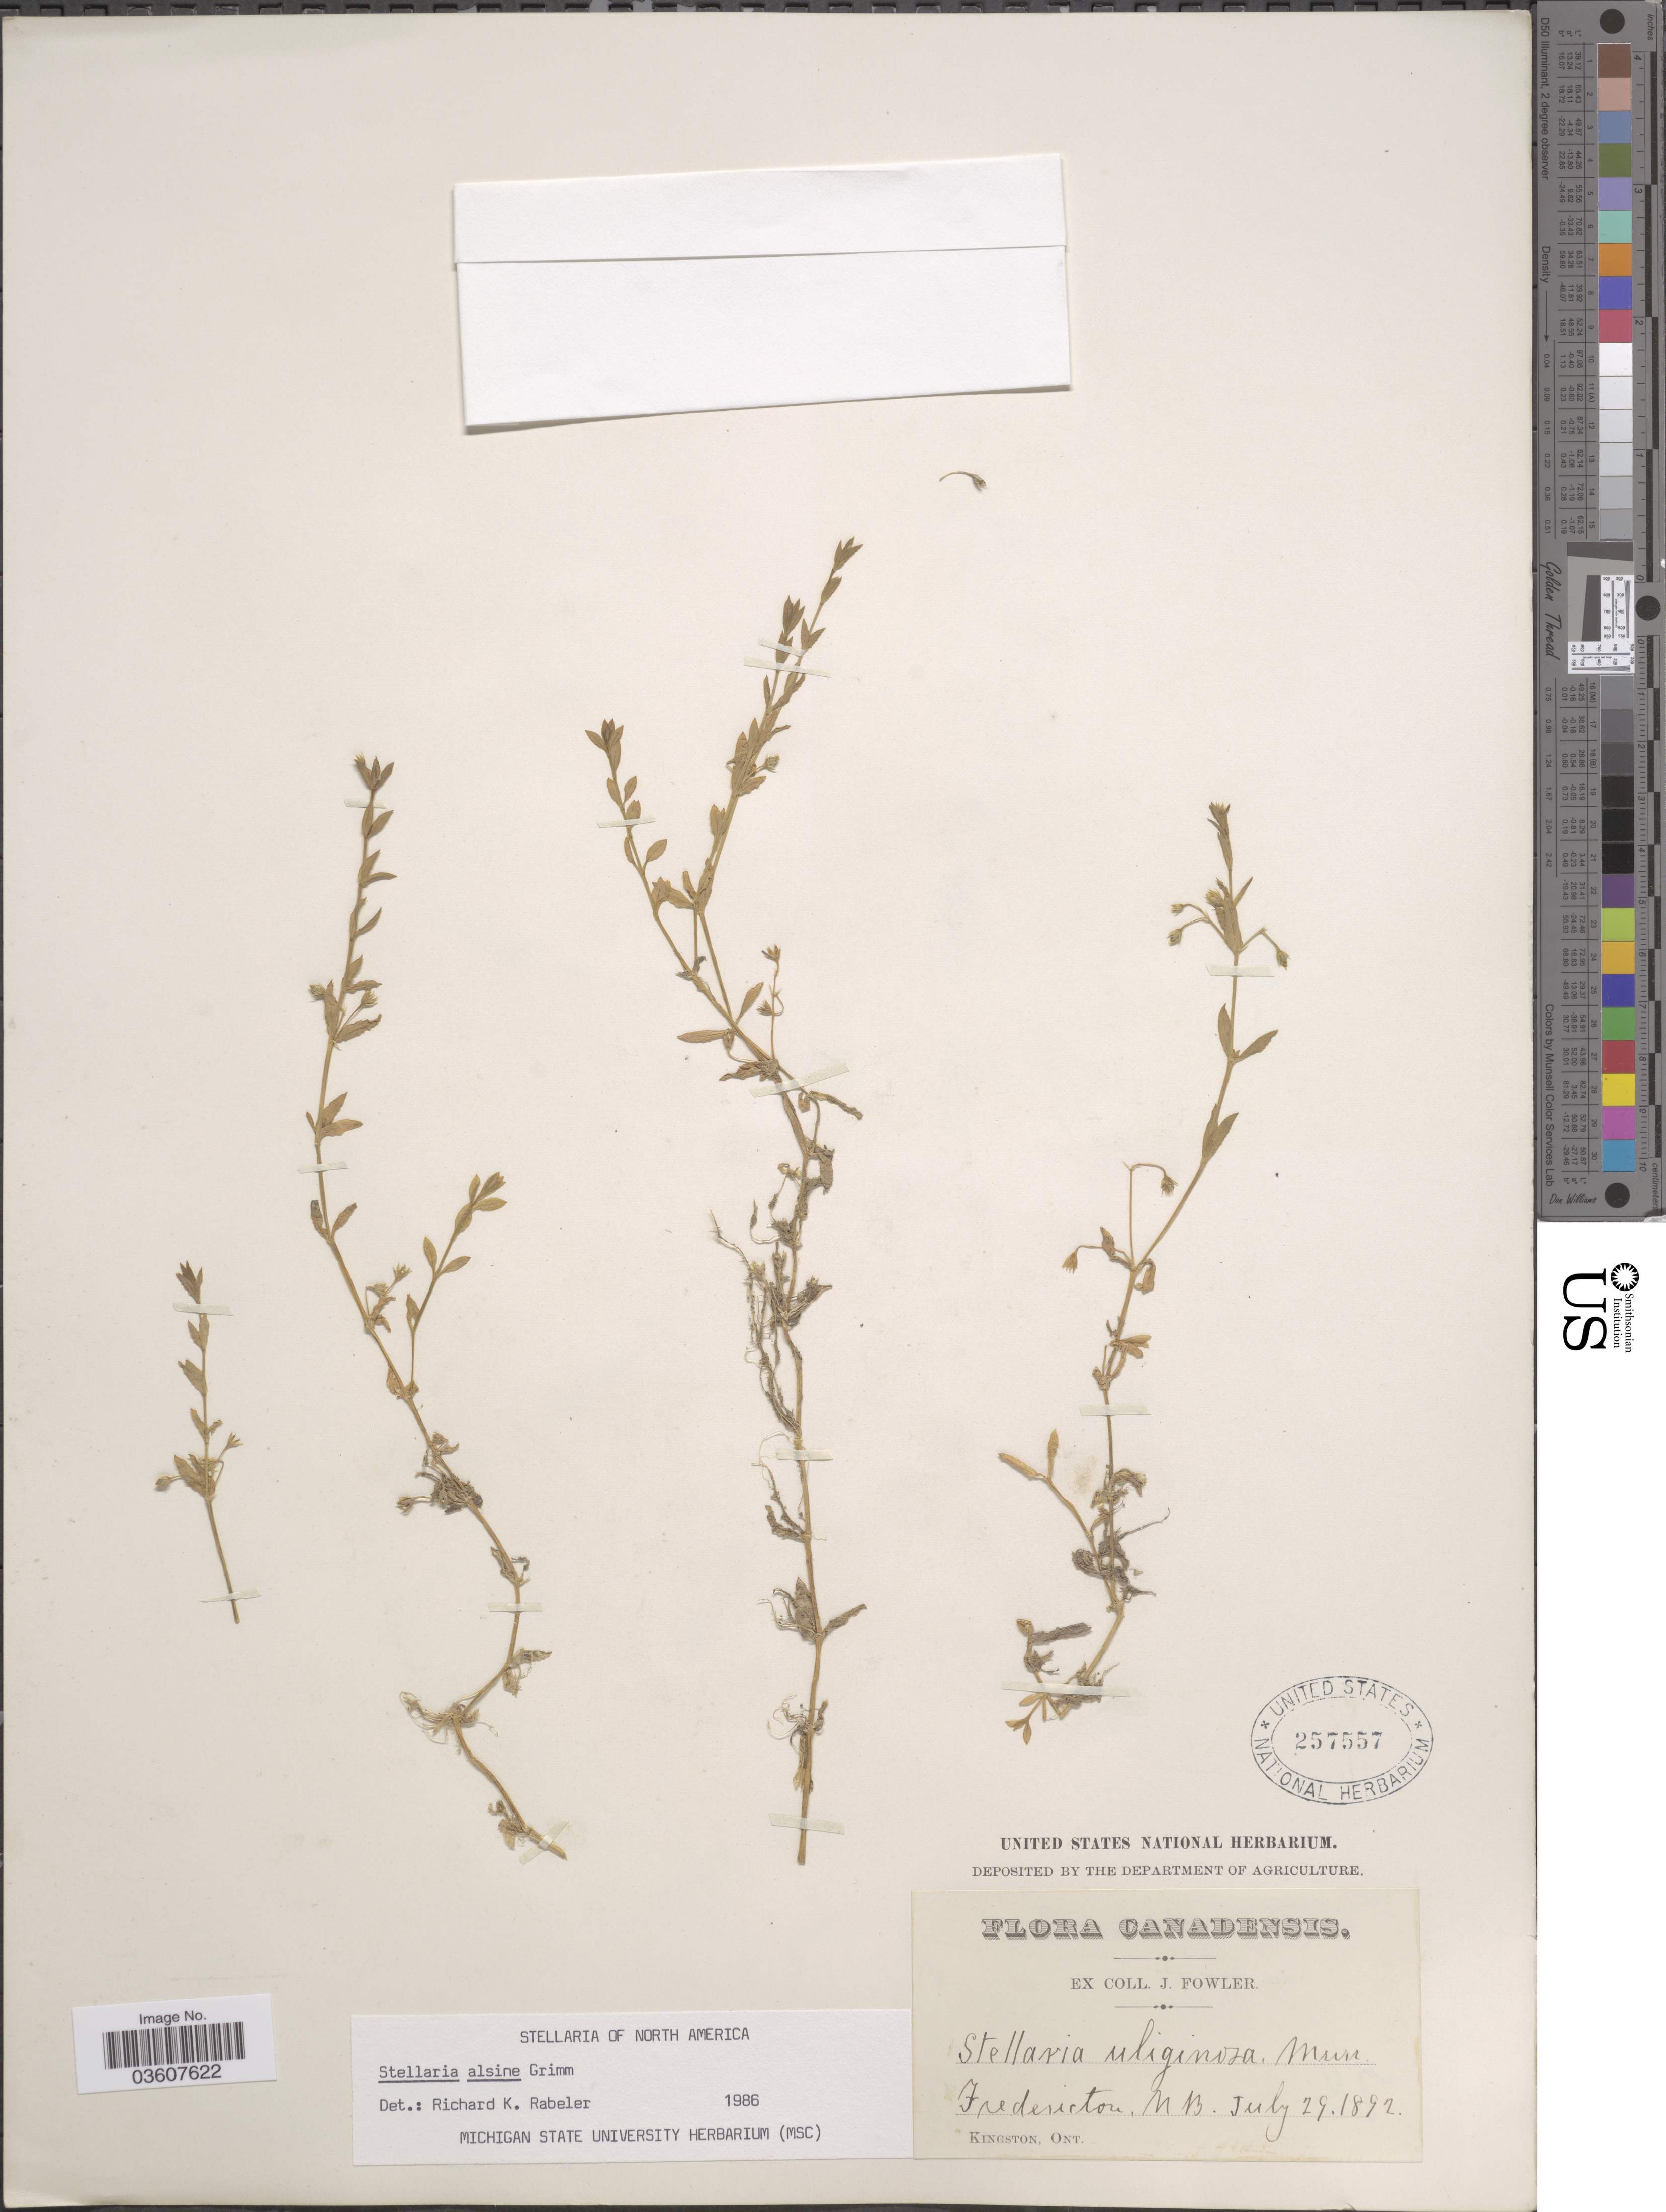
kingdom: Plantae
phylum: Tracheophyta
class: Magnoliopsida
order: Caryophyllales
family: Caryophyllaceae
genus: Stellaria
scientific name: Stellaria alsine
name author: Grimm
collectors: J. Fowler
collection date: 1892-07-29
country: Canada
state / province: New Brunswick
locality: Fredericton.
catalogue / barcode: US 257557